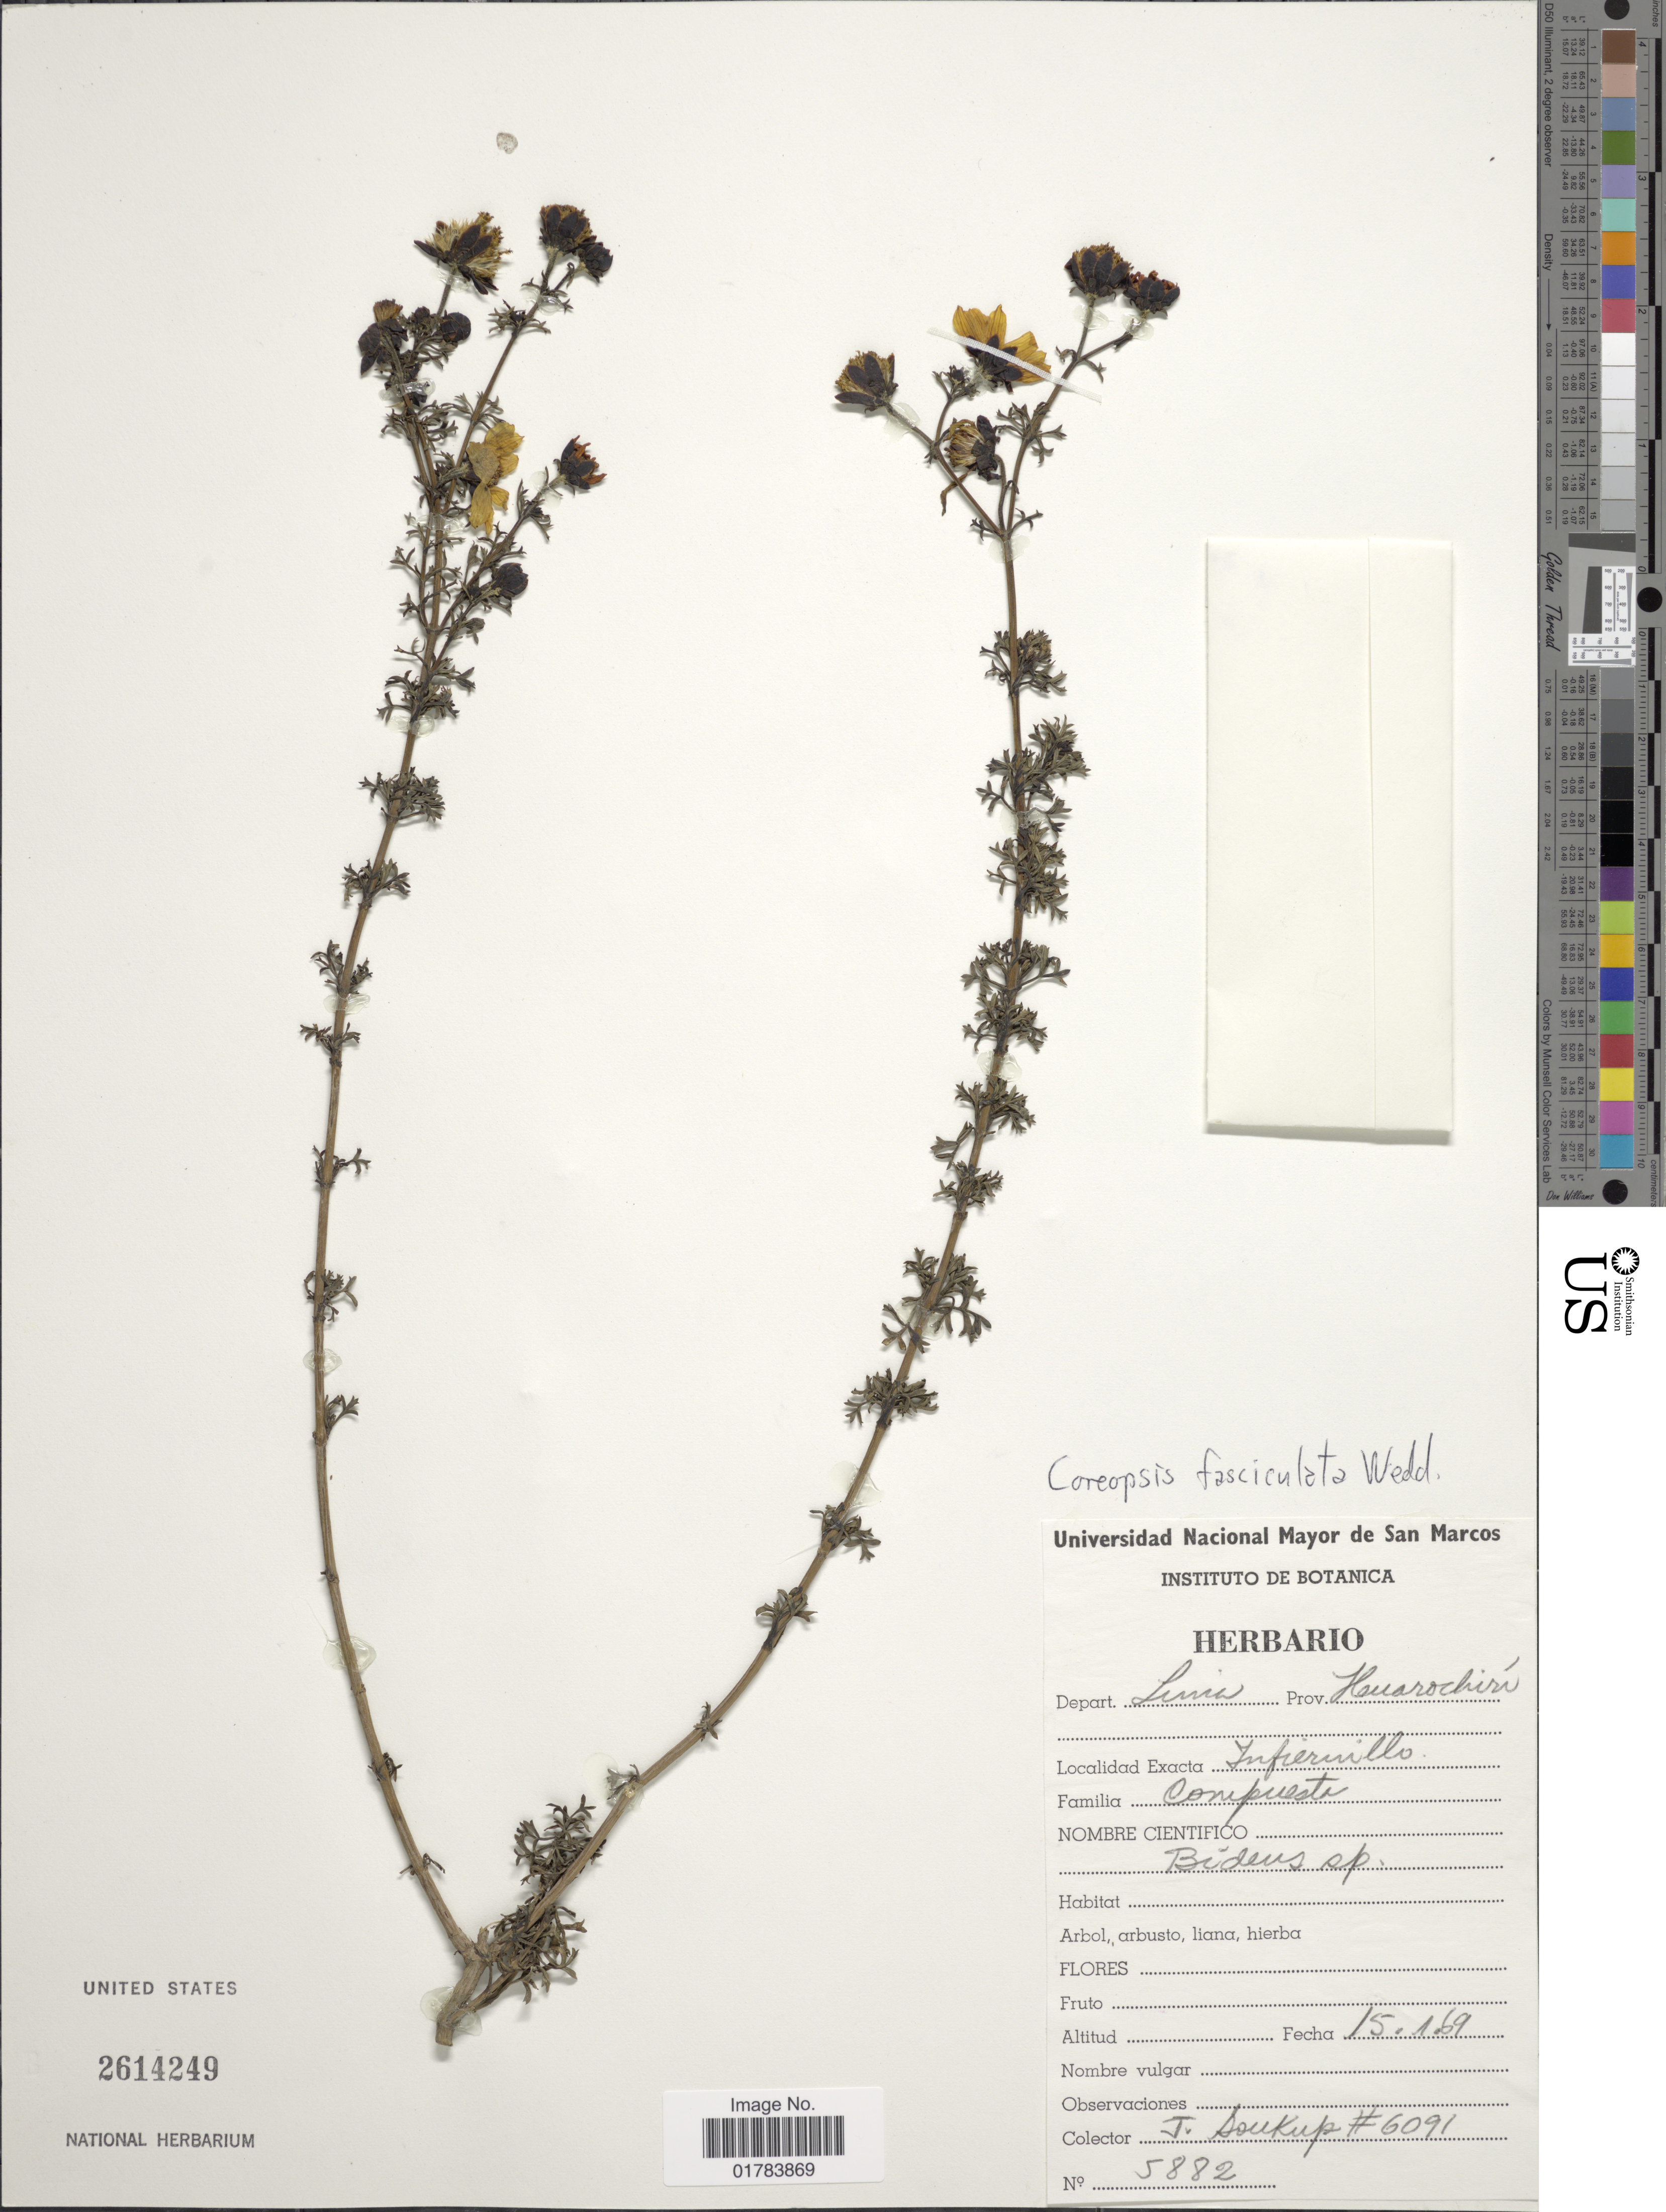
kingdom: Plantae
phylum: Tracheophyta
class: Magnoliopsida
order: Asterales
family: Asteraceae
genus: Coreopsis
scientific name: Coreopsis fasciculata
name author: Wedd.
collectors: J. Soukup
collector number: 6091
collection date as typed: Transcribed d/m/y: 15/1/69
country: Peru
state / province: Lima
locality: Prov. Huarochiri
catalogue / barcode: US 2614249